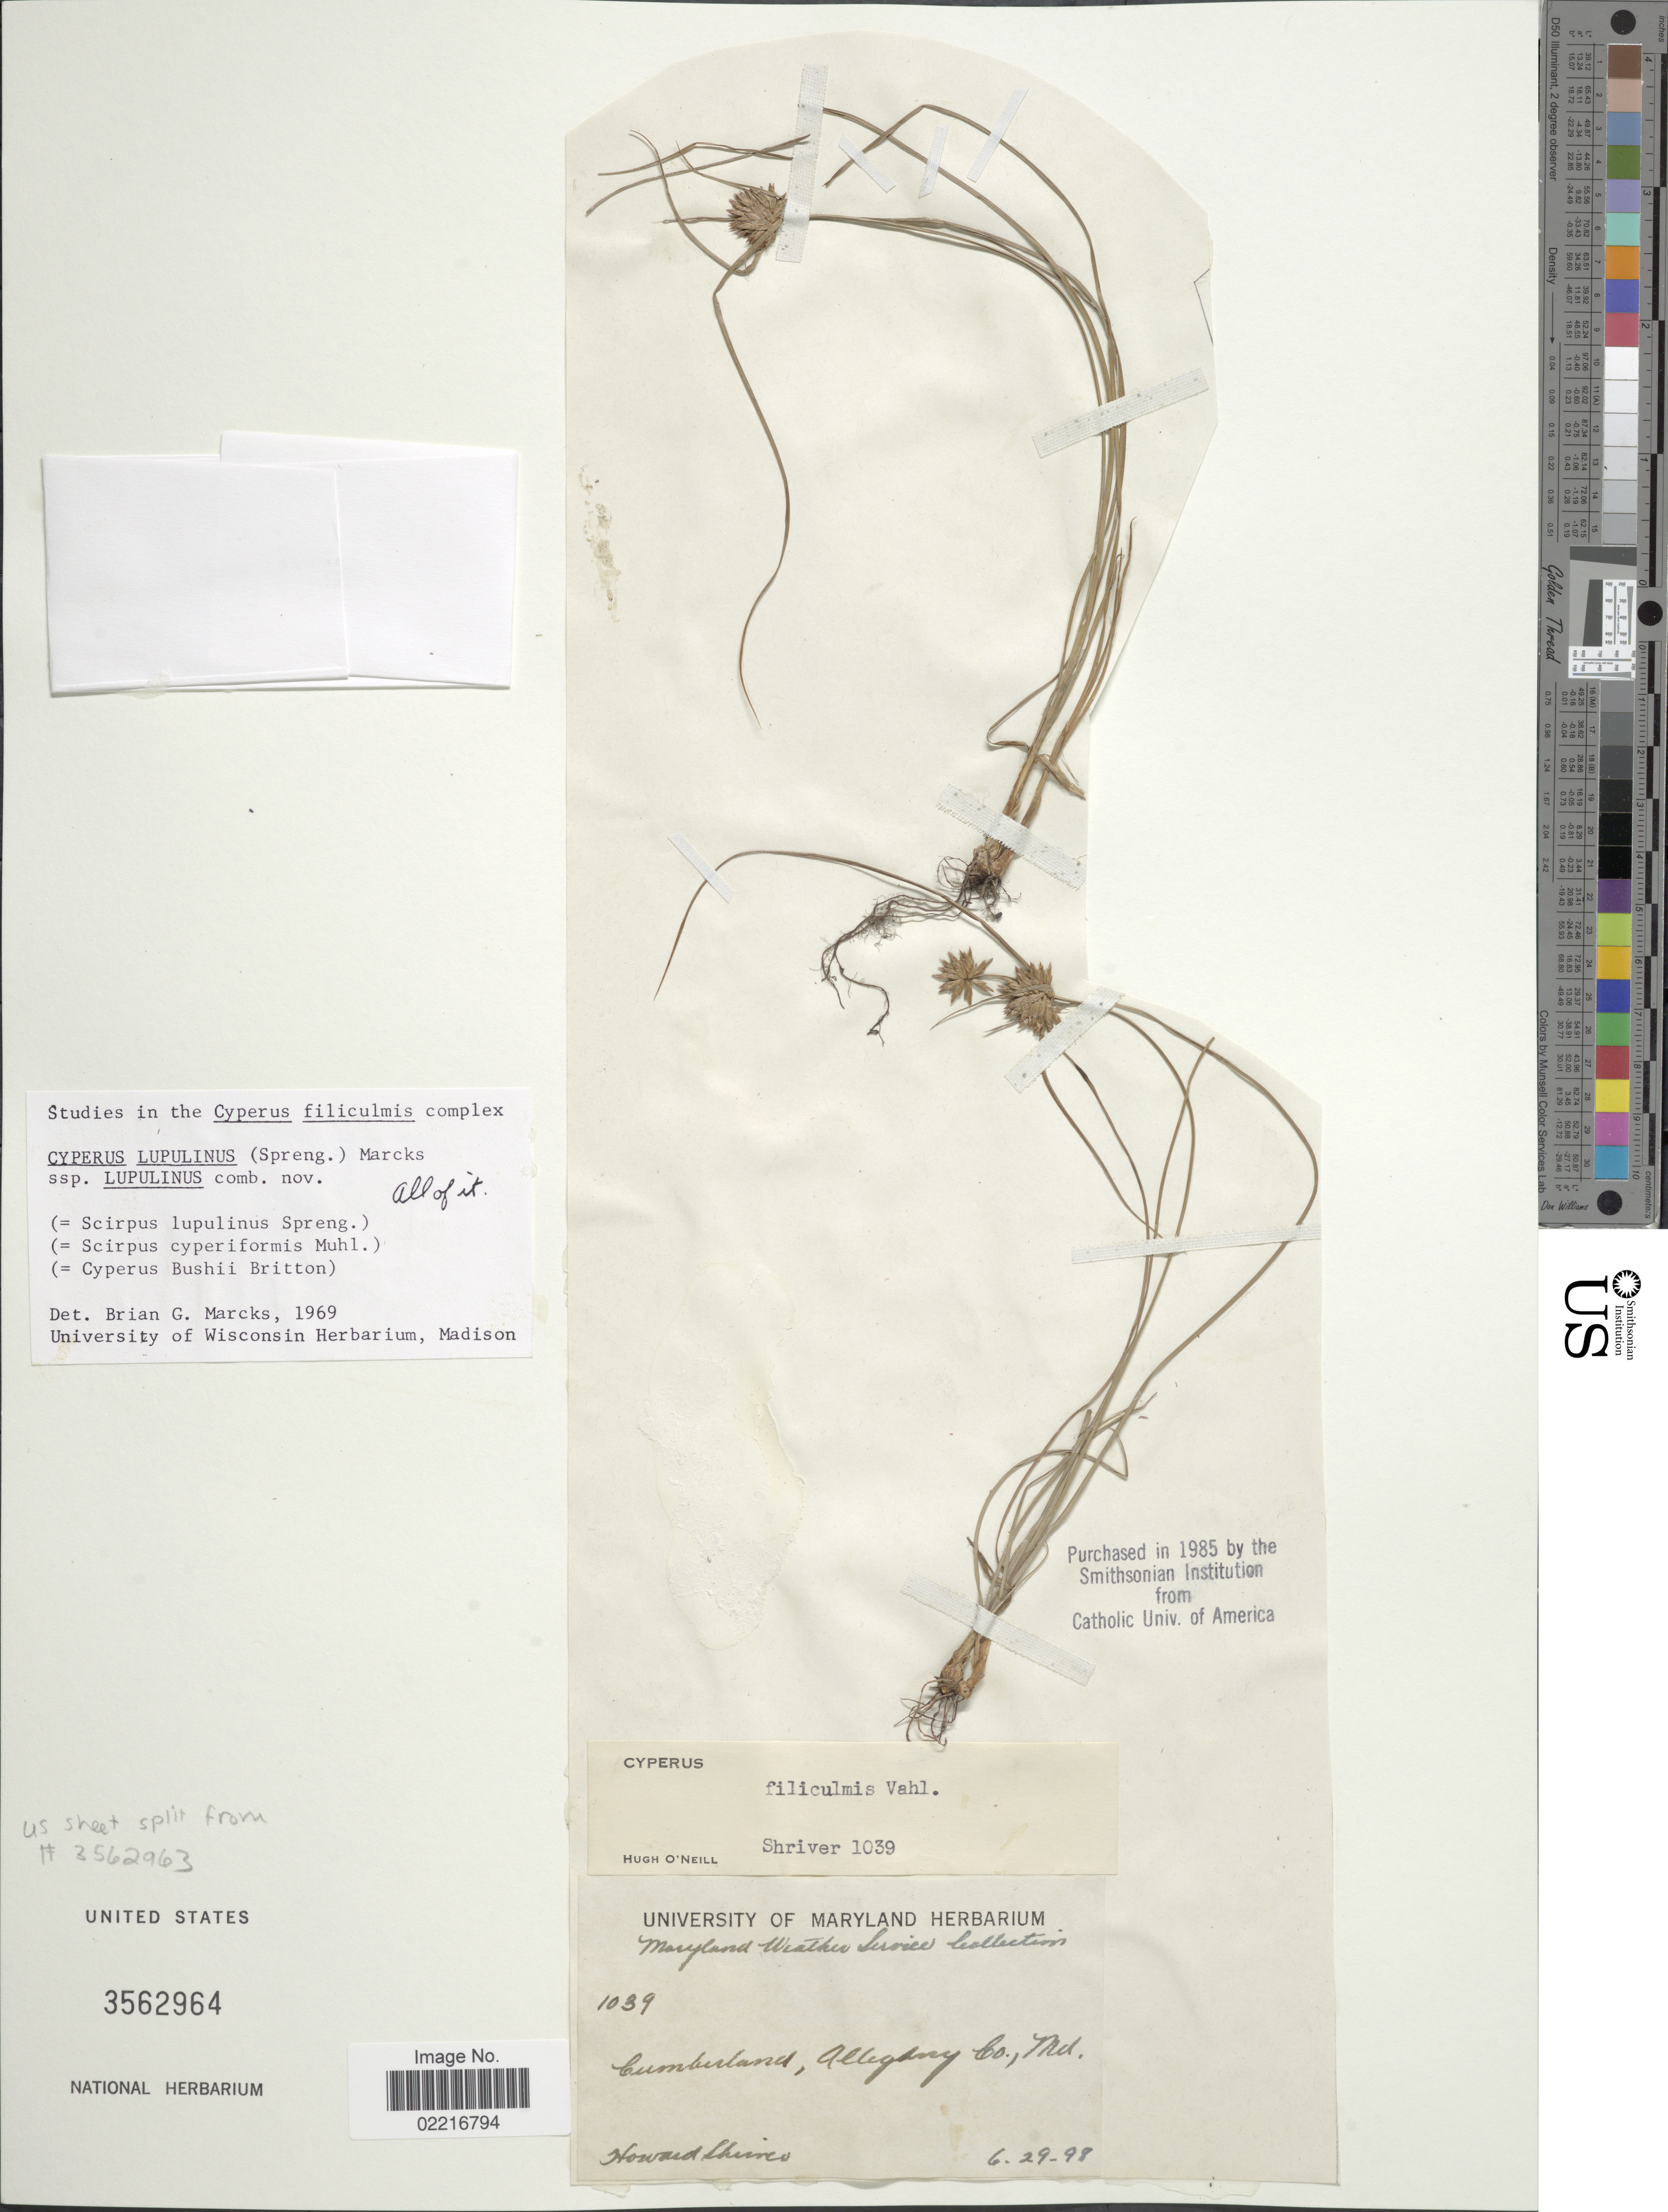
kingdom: Plantae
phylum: Tracheophyta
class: Liliopsida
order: Poales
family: Cyperaceae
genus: Cyperus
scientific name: Cyperus lupulinus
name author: (Spreng.) Marcks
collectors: H. Shriver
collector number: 1039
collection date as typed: Transcribed d/m/y: 29/6/98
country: United States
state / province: Maryland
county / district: Allegany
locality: Cumberland, Allegany Co.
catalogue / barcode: US 3562964